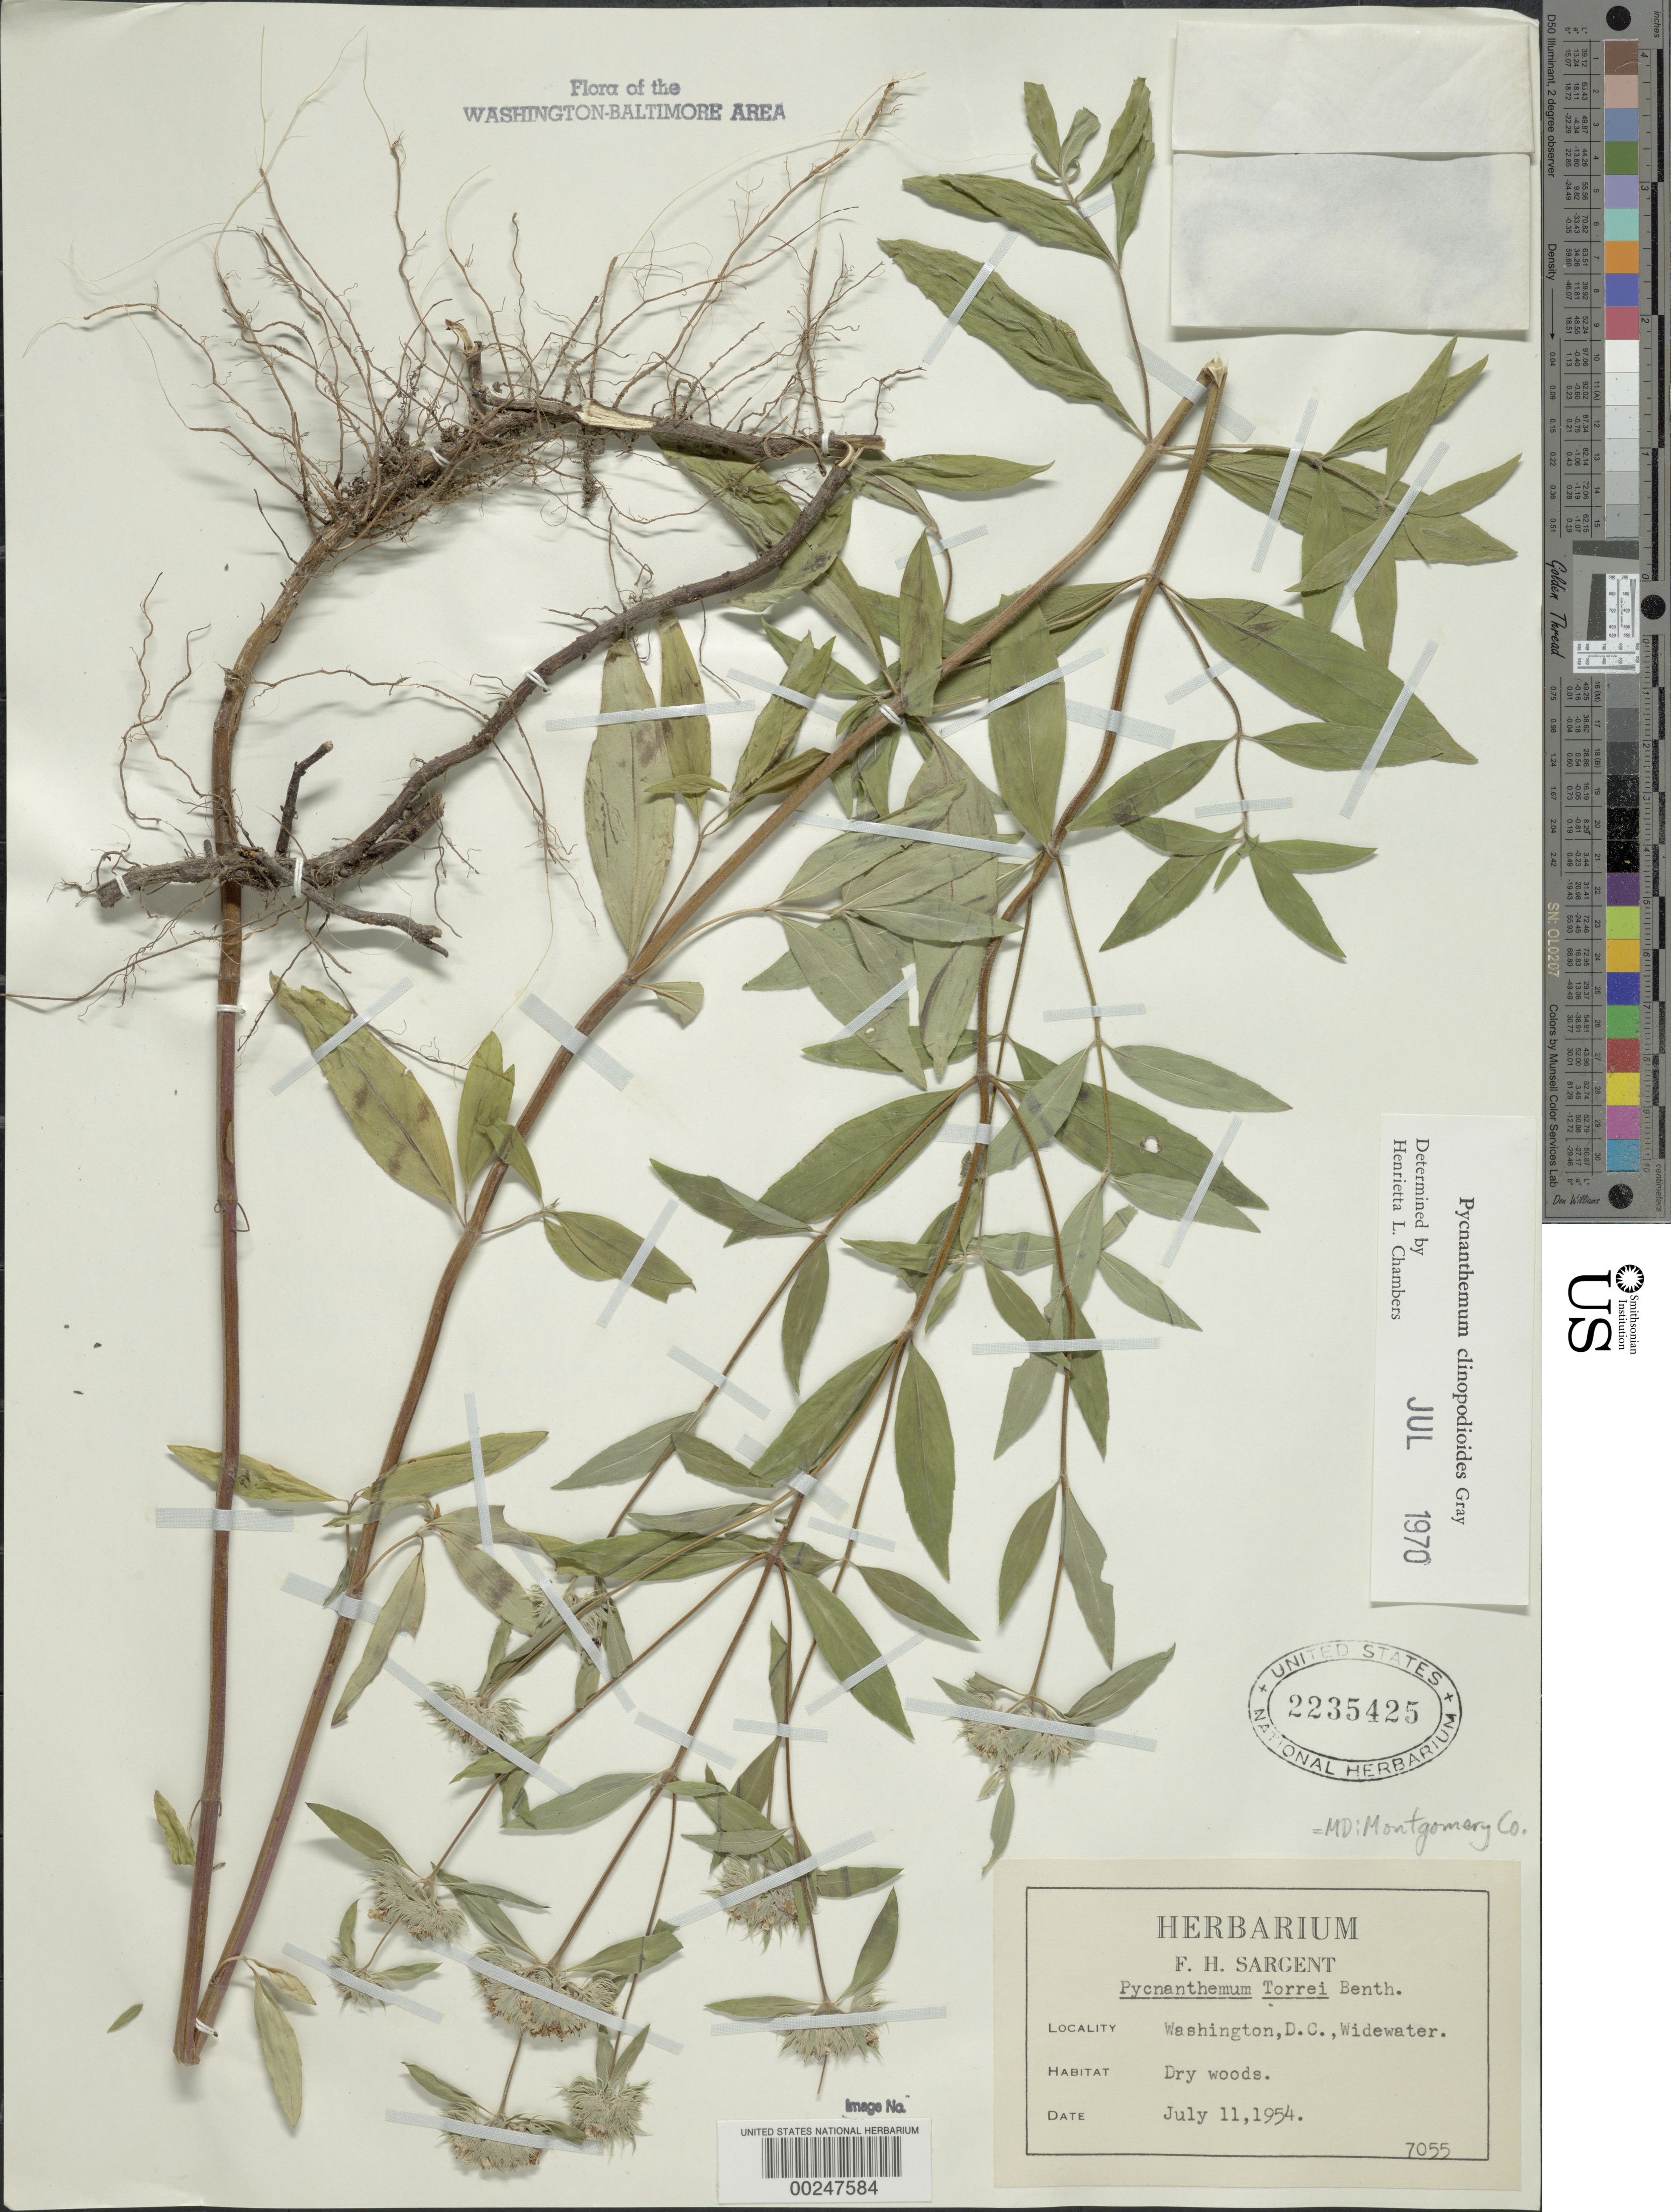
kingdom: Plantae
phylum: Tracheophyta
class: Magnoliopsida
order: Lamiales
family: Lamiaceae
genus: Pycnanthemum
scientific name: Pycnanthemum clinopodioides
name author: Torr. & A. Gray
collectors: F. H. Sargent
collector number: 7055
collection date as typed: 11 Jul 1954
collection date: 1954-07-11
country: United States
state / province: Maryland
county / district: Montgomery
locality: Widewater C. & O. Canal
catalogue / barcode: US 2235425